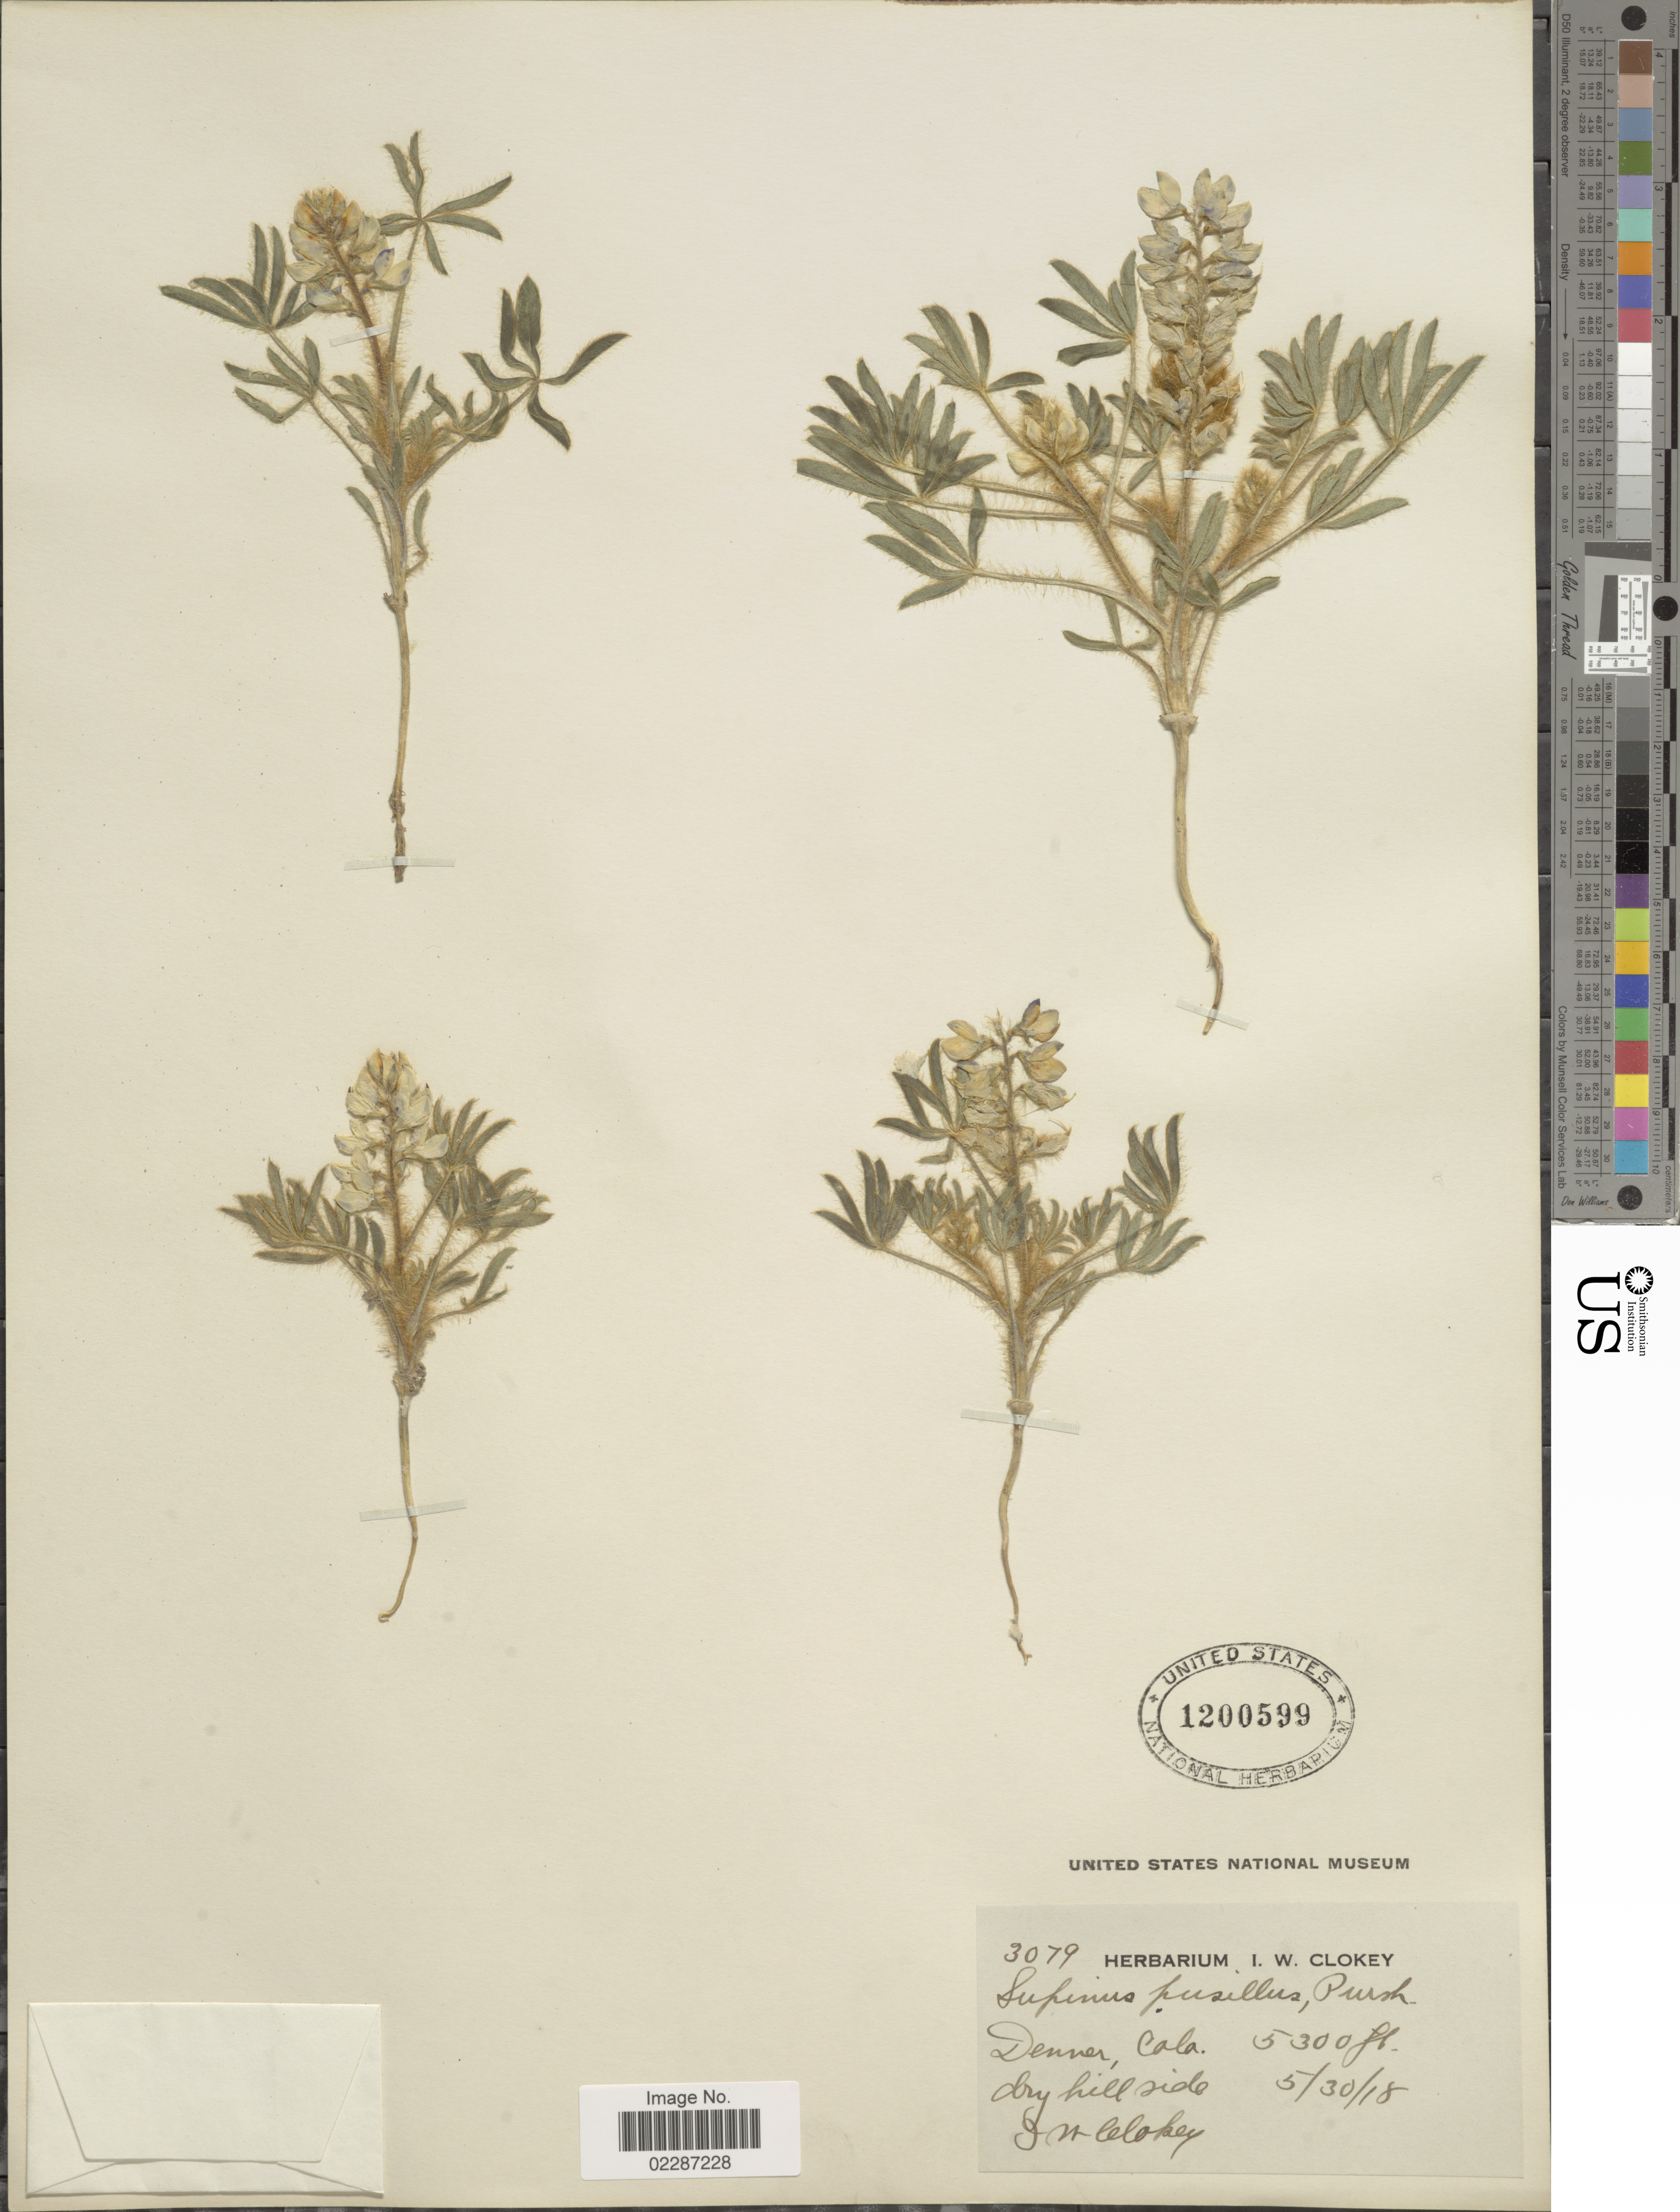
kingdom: Plantae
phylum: Tracheophyta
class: Magnoliopsida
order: Fabales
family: Fabaceae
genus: Lupinus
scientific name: Lupinus pusillus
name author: Pursh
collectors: I. W. Clokey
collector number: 3079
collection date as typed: Transcribed d/m/y: 30/5/18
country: United States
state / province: Colorado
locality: Denver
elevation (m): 1615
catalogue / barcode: US 1200599